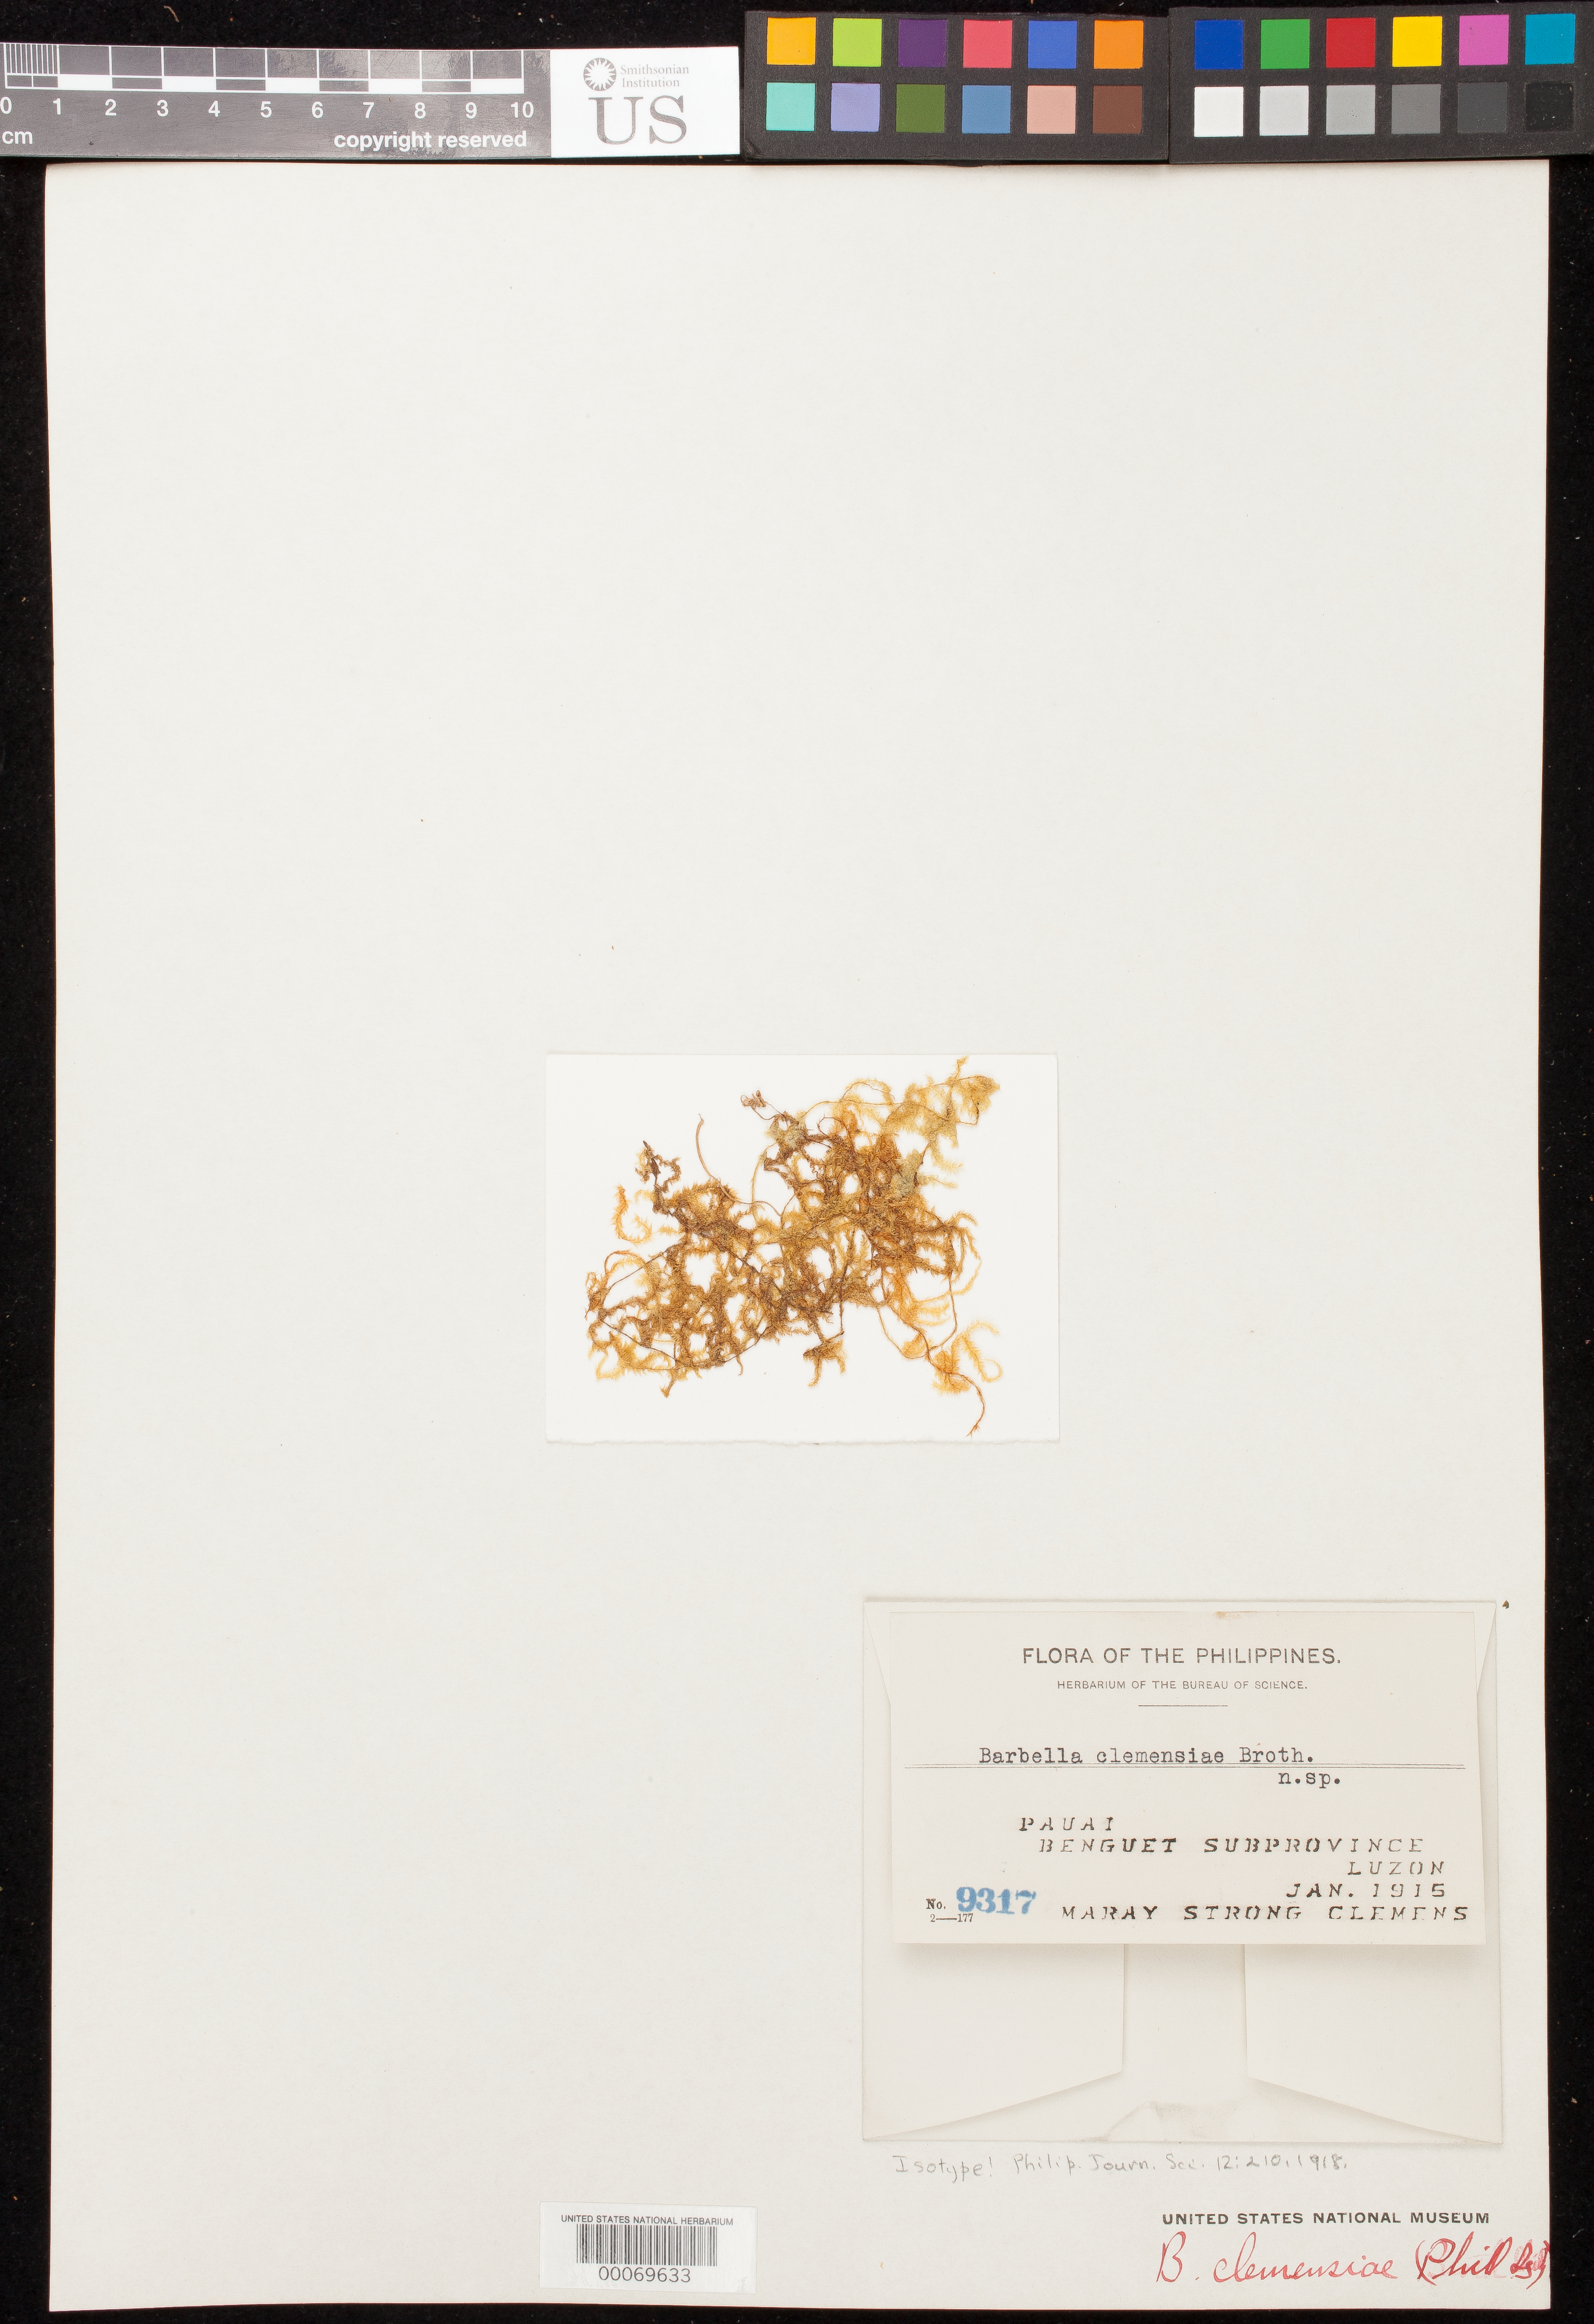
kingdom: Plantae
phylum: Bryophyta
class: Bryopsida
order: Hypnales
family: Meteoriaceae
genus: Barbella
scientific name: Barbella clemensiae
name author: Broth.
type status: Isotype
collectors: M. S. Clemens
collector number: Bur. Sci. 9317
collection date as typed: Jan 1915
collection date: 1915-01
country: Philippines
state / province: Cordillera (Administrative Region)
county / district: Benguet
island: Luzon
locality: Pauai.